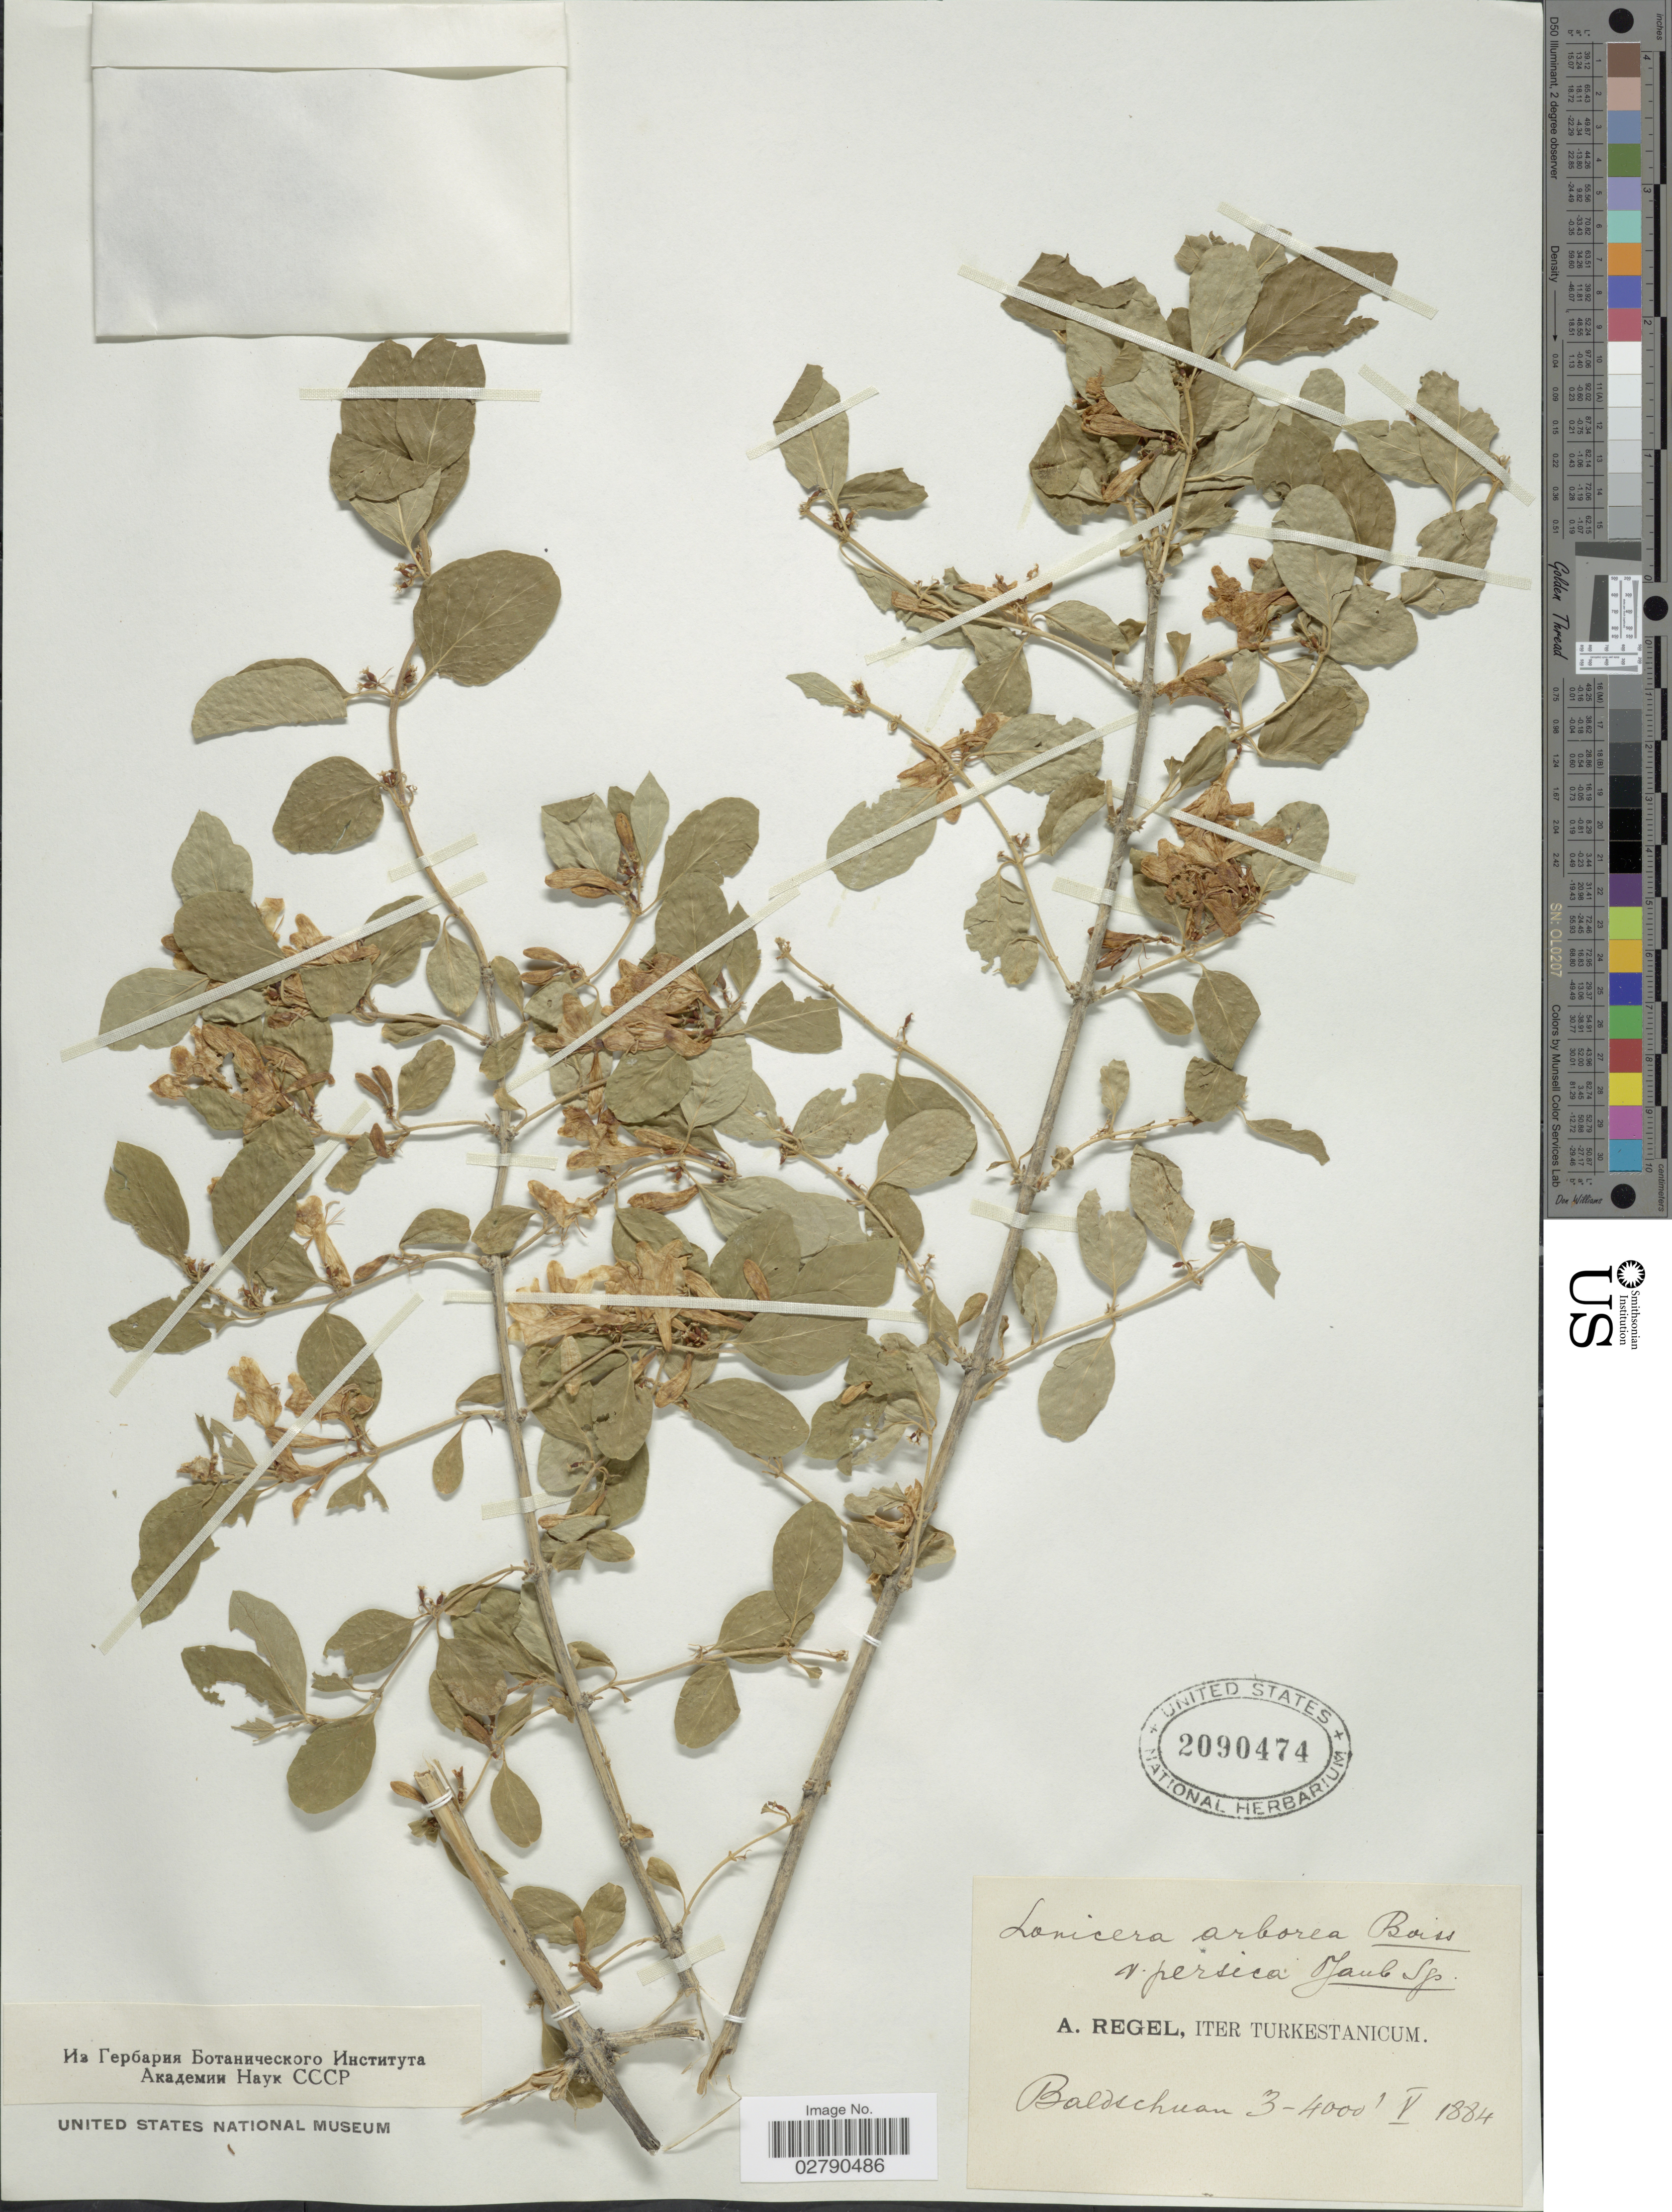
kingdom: Plantae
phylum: Tracheophyta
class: Magnoliopsida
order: Dipsacales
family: Caprifoliaceae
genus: Lonicera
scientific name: Lonicera arborea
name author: Boiss.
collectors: A. Regel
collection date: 1884-05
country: Russian Federation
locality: Iter Turkestanicum. Baldschuan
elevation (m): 914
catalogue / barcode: US 2090474